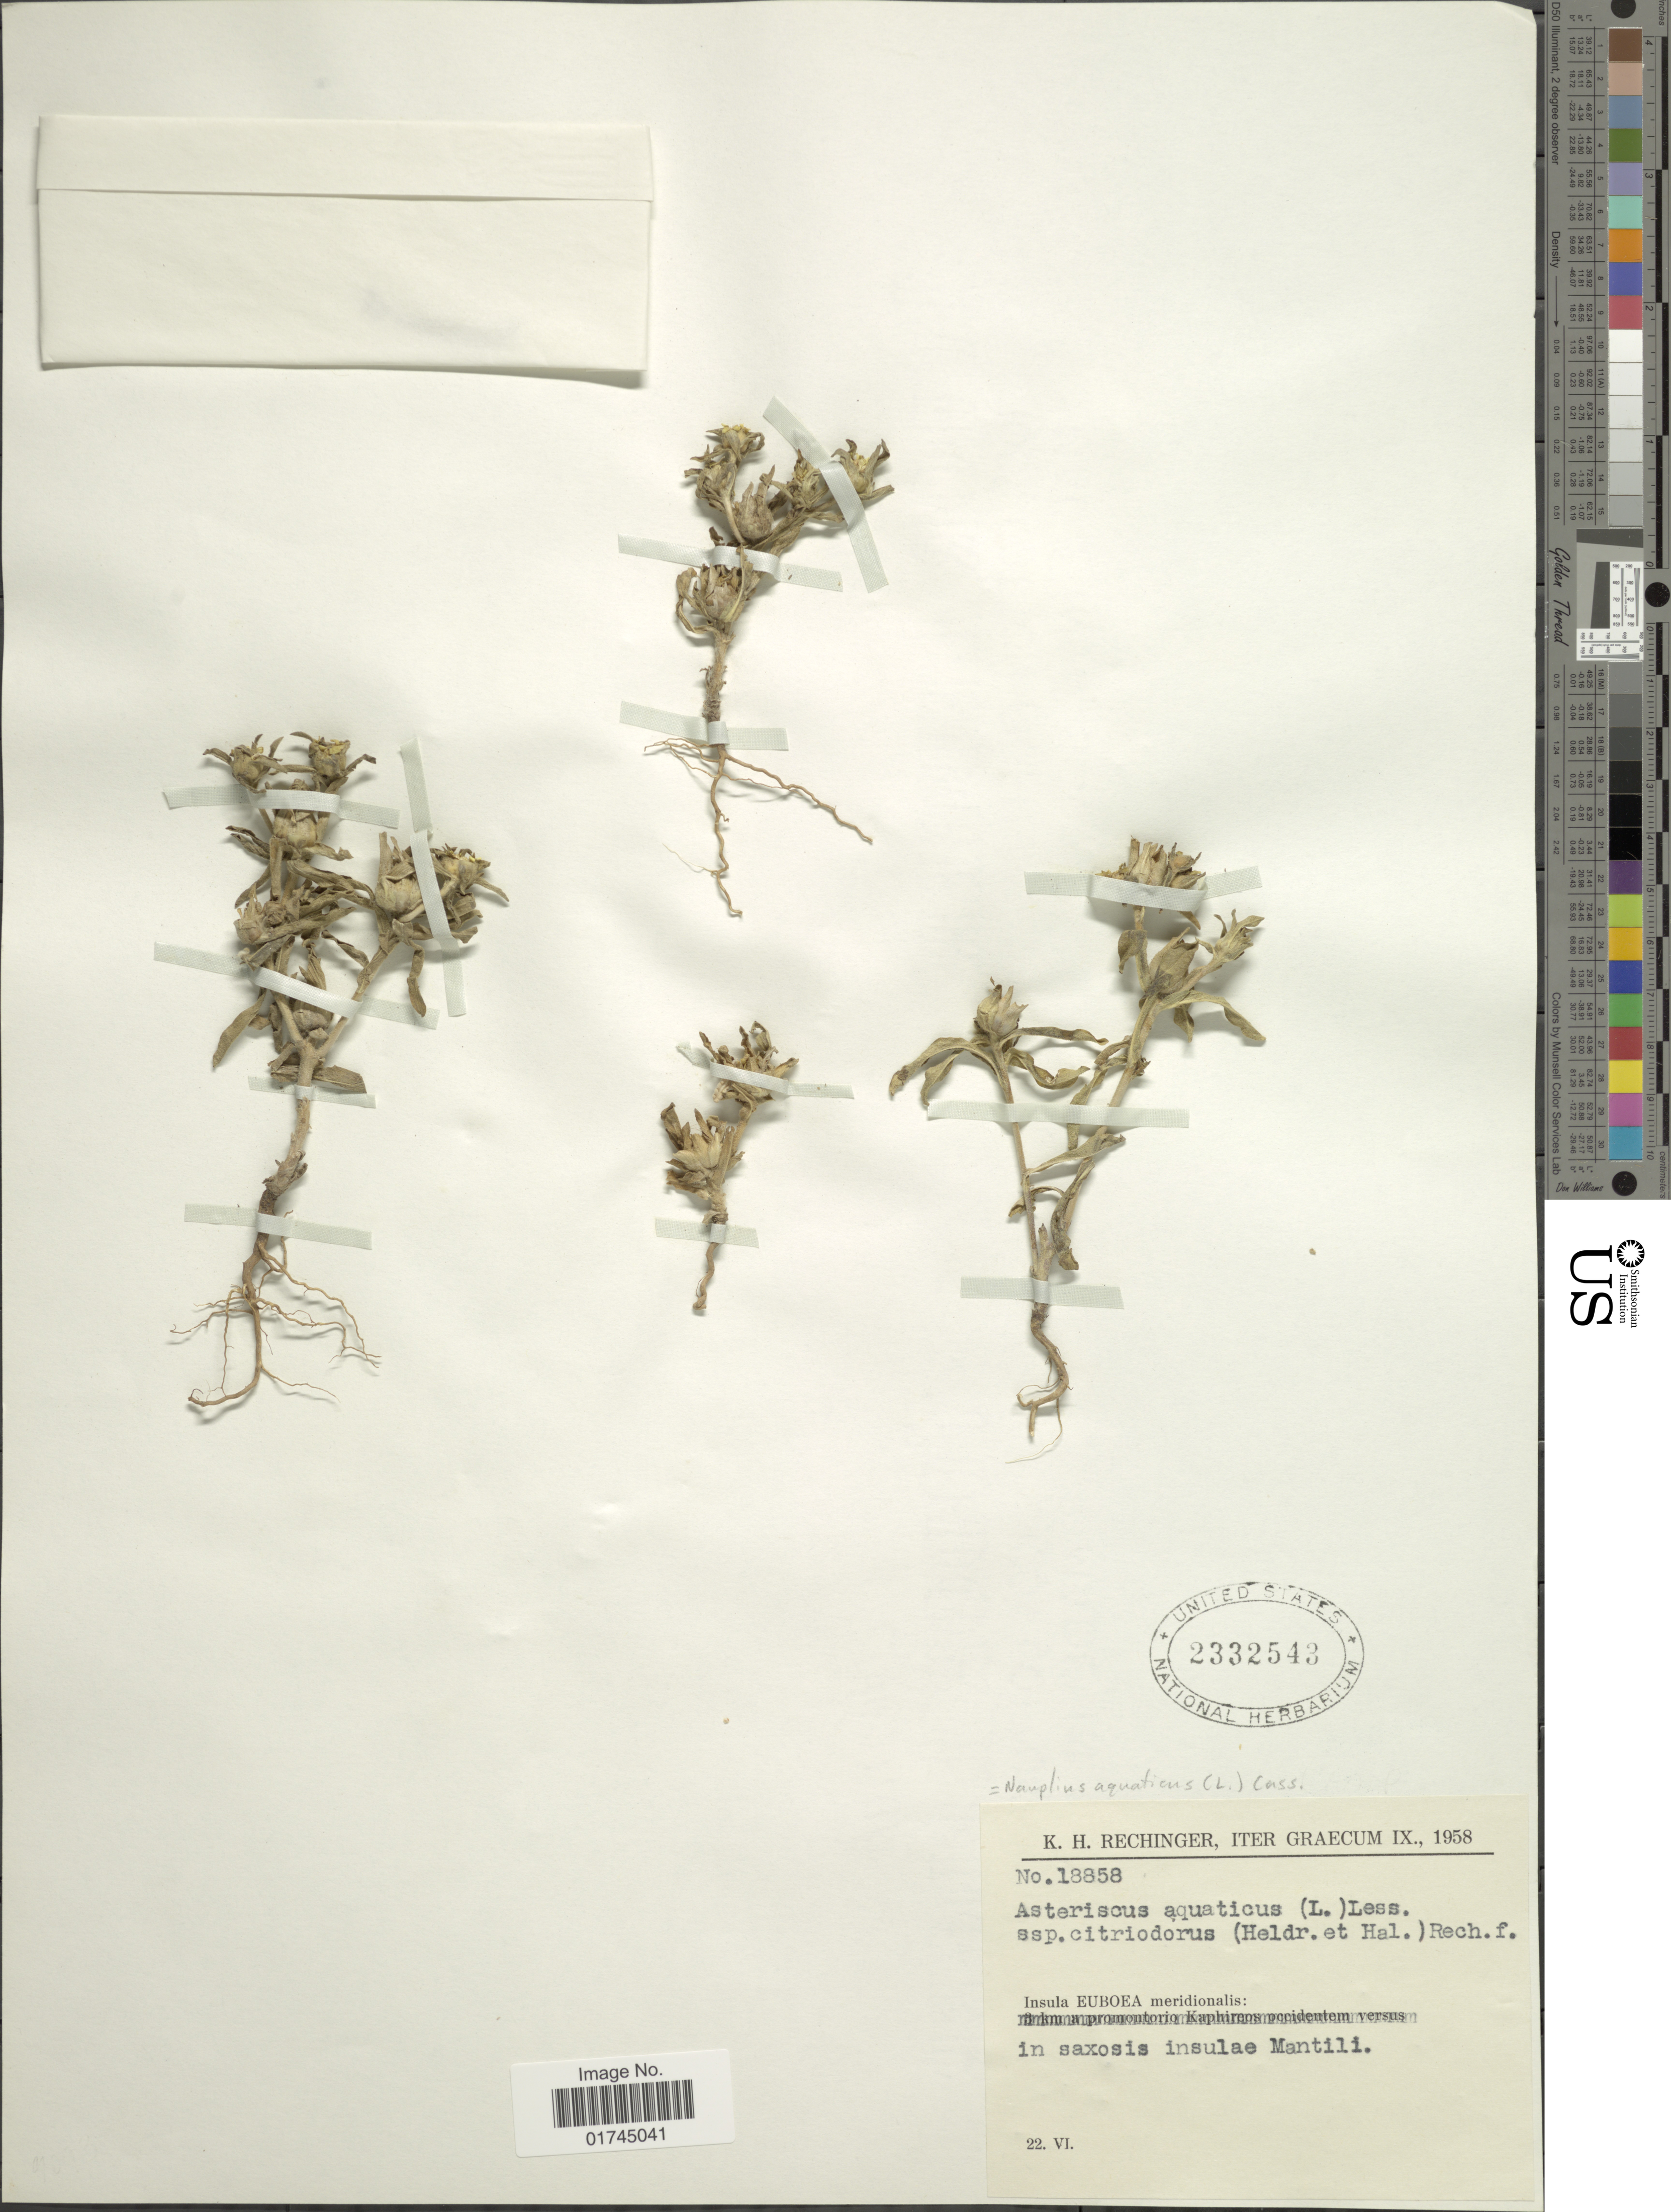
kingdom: Plantae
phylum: Tracheophyta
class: Magnoliopsida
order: Asterales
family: Asteraceae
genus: Nauplius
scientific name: Nauplius aquaticus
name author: (L.) Less.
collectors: K. H. Rechinger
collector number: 18858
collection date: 1958-09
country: Greece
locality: Iter Graecum, Insula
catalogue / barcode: US 2332543